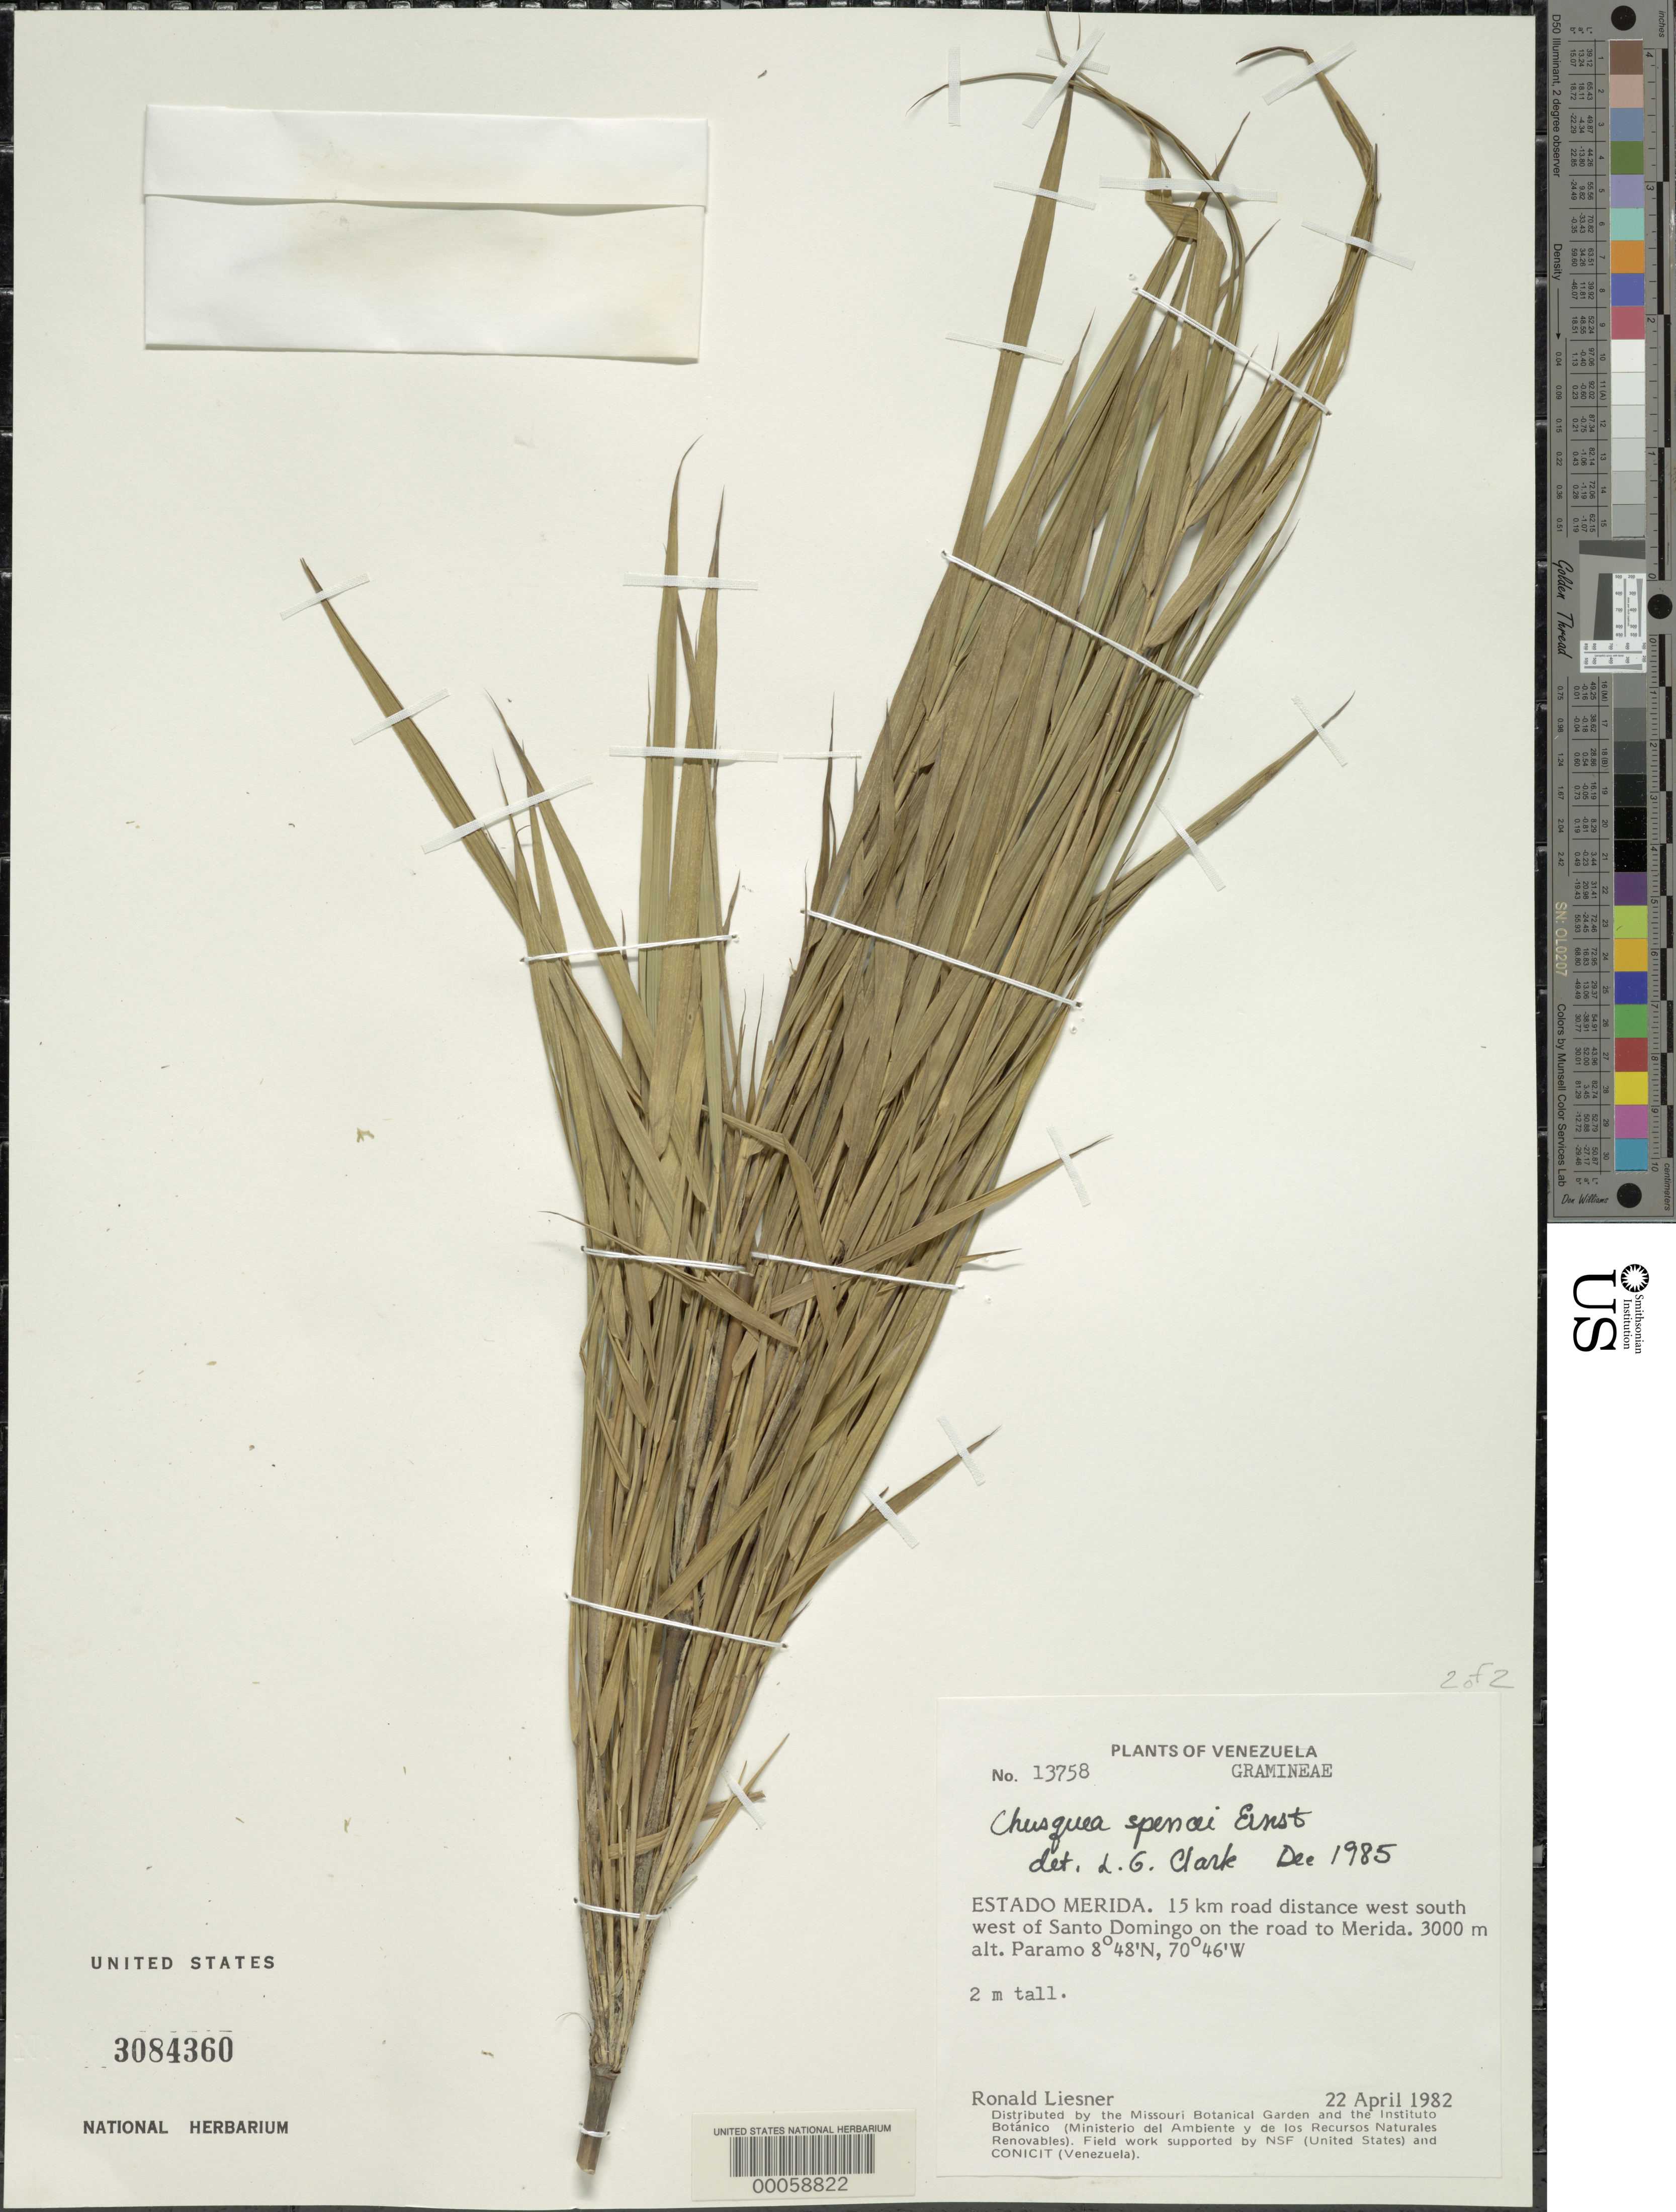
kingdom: Plantae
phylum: Tracheophyta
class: Liliopsida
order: Poales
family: Poaceae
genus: Chusquea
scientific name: Chusquea spencei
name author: Ernst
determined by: Clark, Lynn G., (ISC), Iowa State University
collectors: R. L. Liesner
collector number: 13758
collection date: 1982-04-22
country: Venezuela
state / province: Mérida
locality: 15 km road distance west south west of Santo Domingo on the road to Merida. Paramo.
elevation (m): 3000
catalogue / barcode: US 3084360